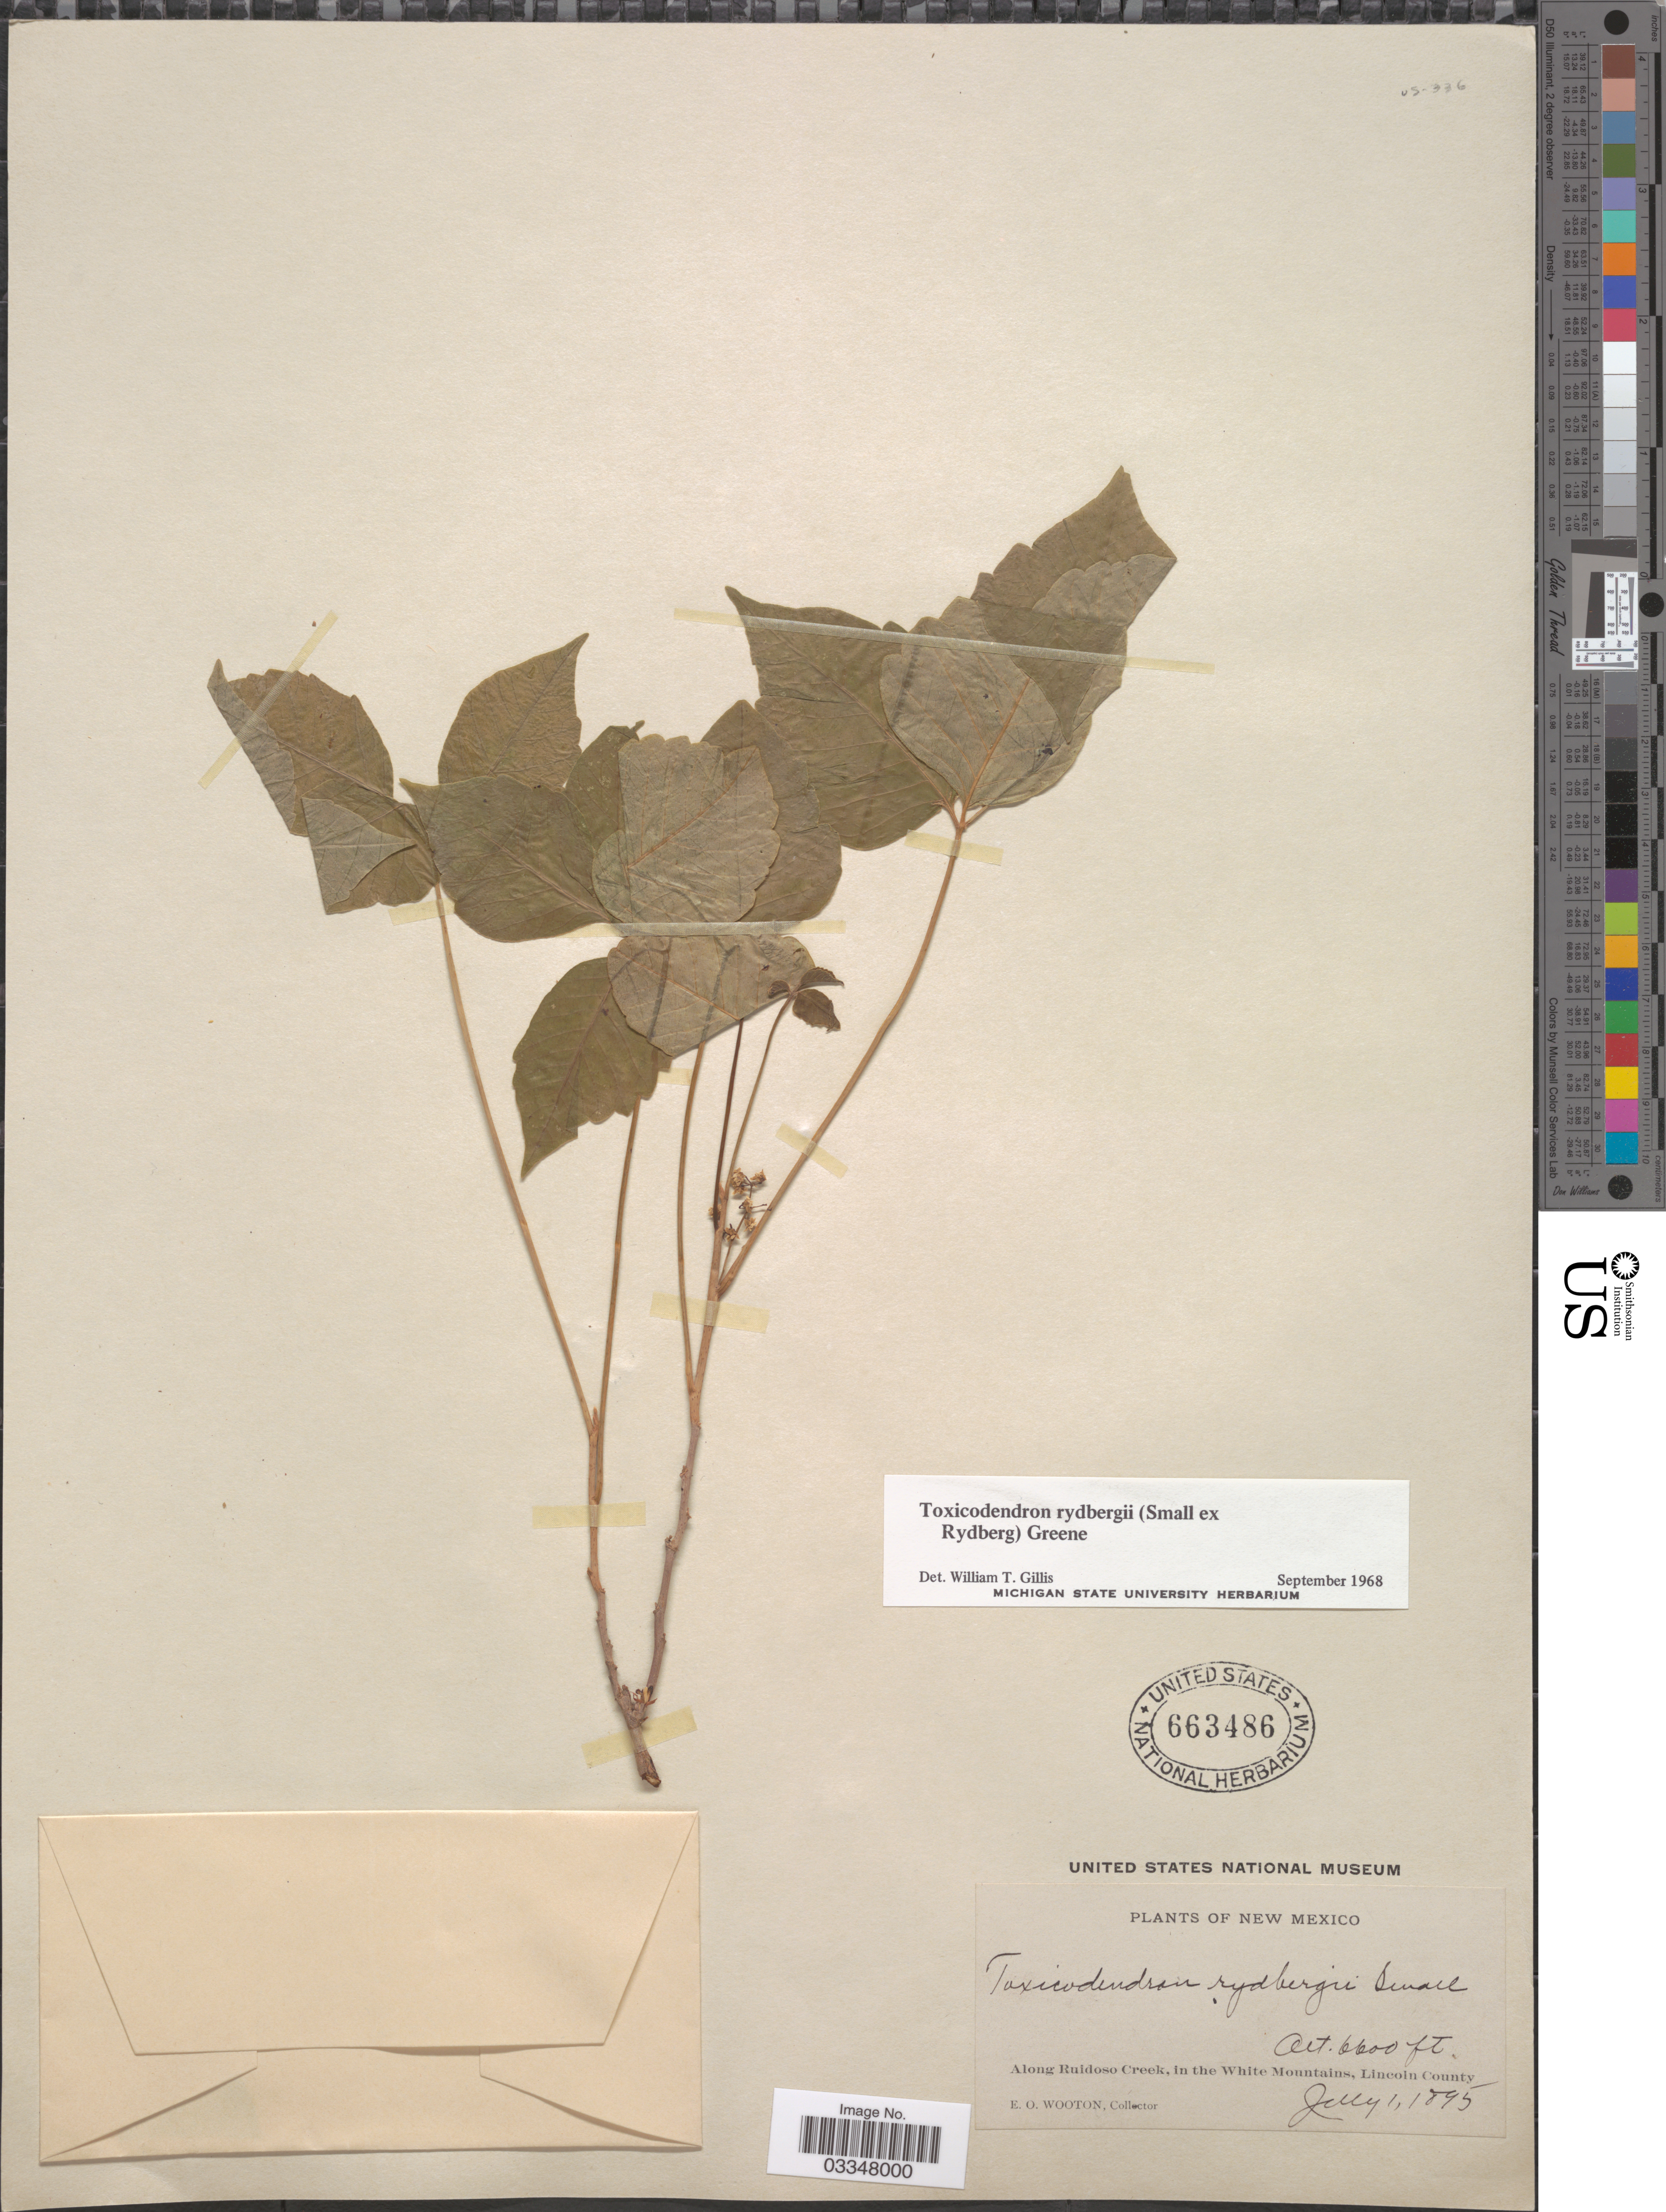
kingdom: Plantae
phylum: Tracheophyta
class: Magnoliopsida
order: Sapindales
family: Anacardiaceae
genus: Toxicodendron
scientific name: Toxicodendron radicans subsp. rydbergii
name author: (Small & Rydb.) Á. Löve & D. Löve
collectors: E. O. Wooton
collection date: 1895-07-01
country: United States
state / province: New Mexico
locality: Along Ruidoso Creek, in the White Mountains, Lincoln County.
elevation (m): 2012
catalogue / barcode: US 663486